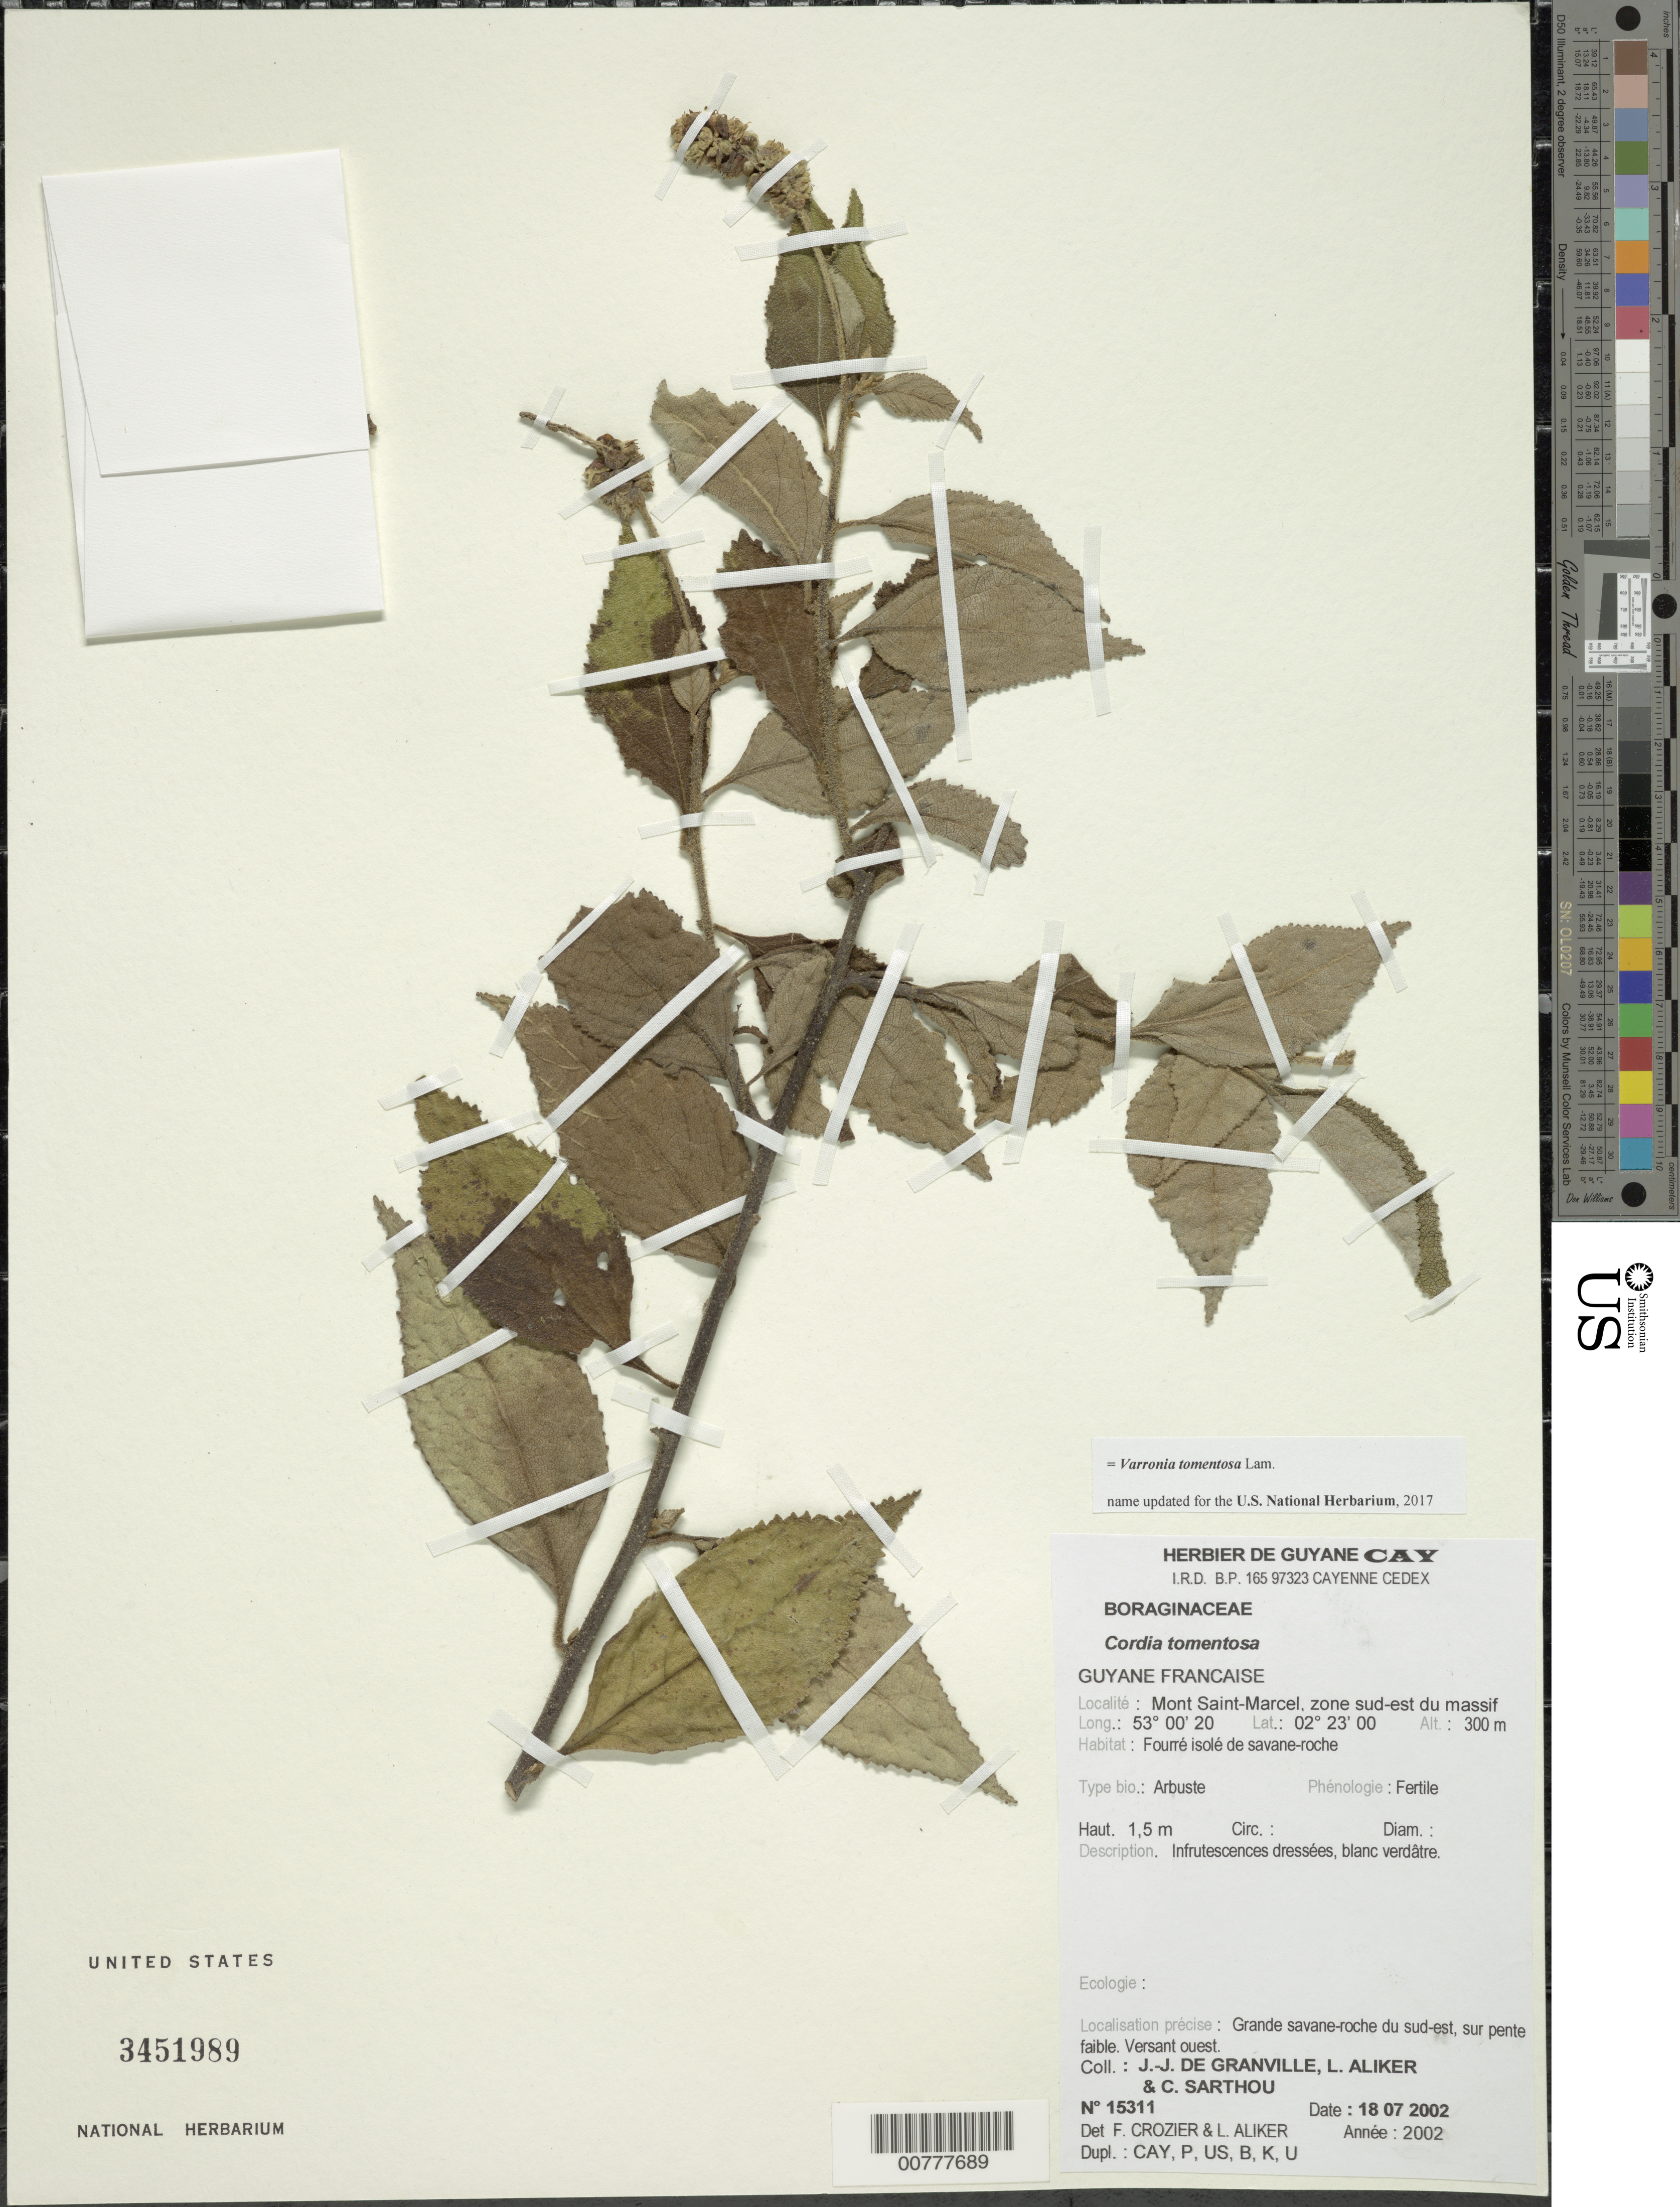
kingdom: Plantae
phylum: Tracheophyta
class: Magnoliopsida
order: Boraginales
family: Cordiaceae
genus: Cordia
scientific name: Cordia tomentosa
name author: (Lam.) Roem. & Schult.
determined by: Crozier, F.; Aliker, L.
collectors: J.-J. de Granville, L. Aliker & C. Sarthou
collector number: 15311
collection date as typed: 18-Jul-02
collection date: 2002-07-18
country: French Guiana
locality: Mont Saint-Marcel, zone Sud-Est du massif, Bassin de l'Yaloupi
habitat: Fourré isolé de savane-roche; Grande savane-roche du sud-est, sur pente faible; versant ouest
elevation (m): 300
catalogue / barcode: US 3451989